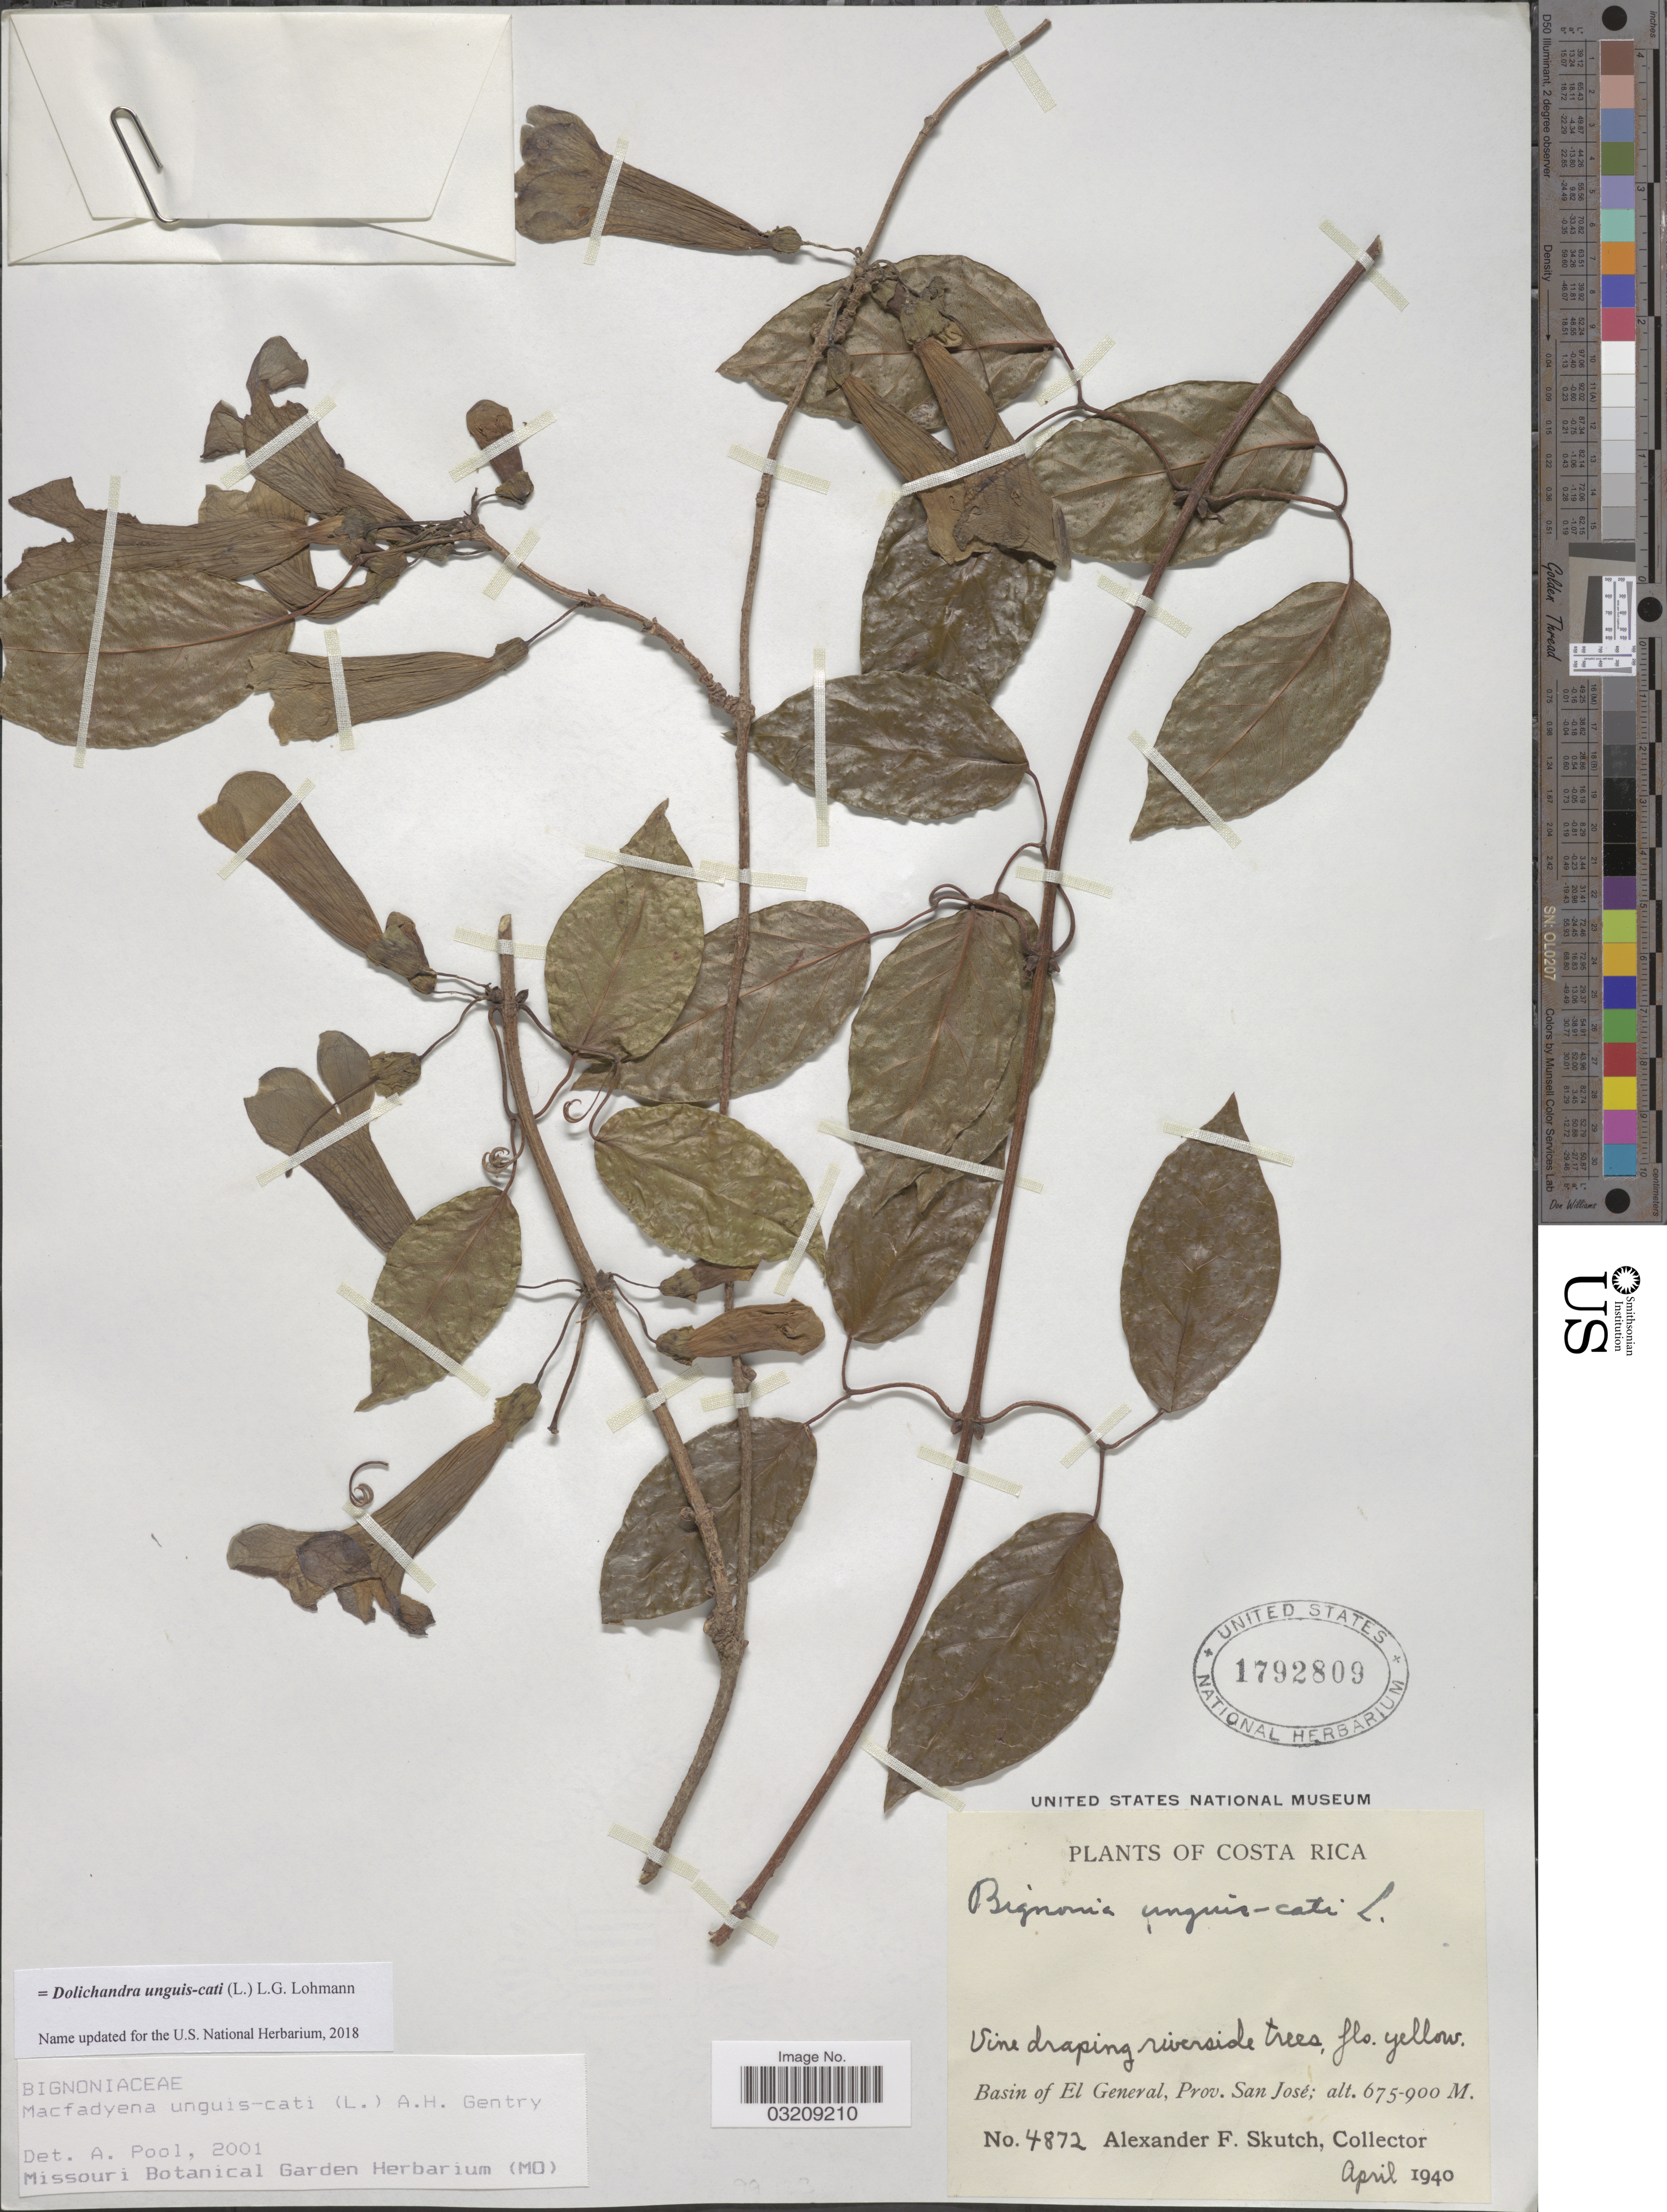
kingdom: Plantae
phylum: Tracheophyta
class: Magnoliopsida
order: Lamiales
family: Bignoniaceae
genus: Dolichandra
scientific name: Dolichandra unguis-cati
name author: (L.) L.G. Lohmann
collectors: A. F. Skutch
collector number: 4872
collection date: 1940-04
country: Costa Rica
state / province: San José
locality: Basin of El General.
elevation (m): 675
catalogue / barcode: US 1792809